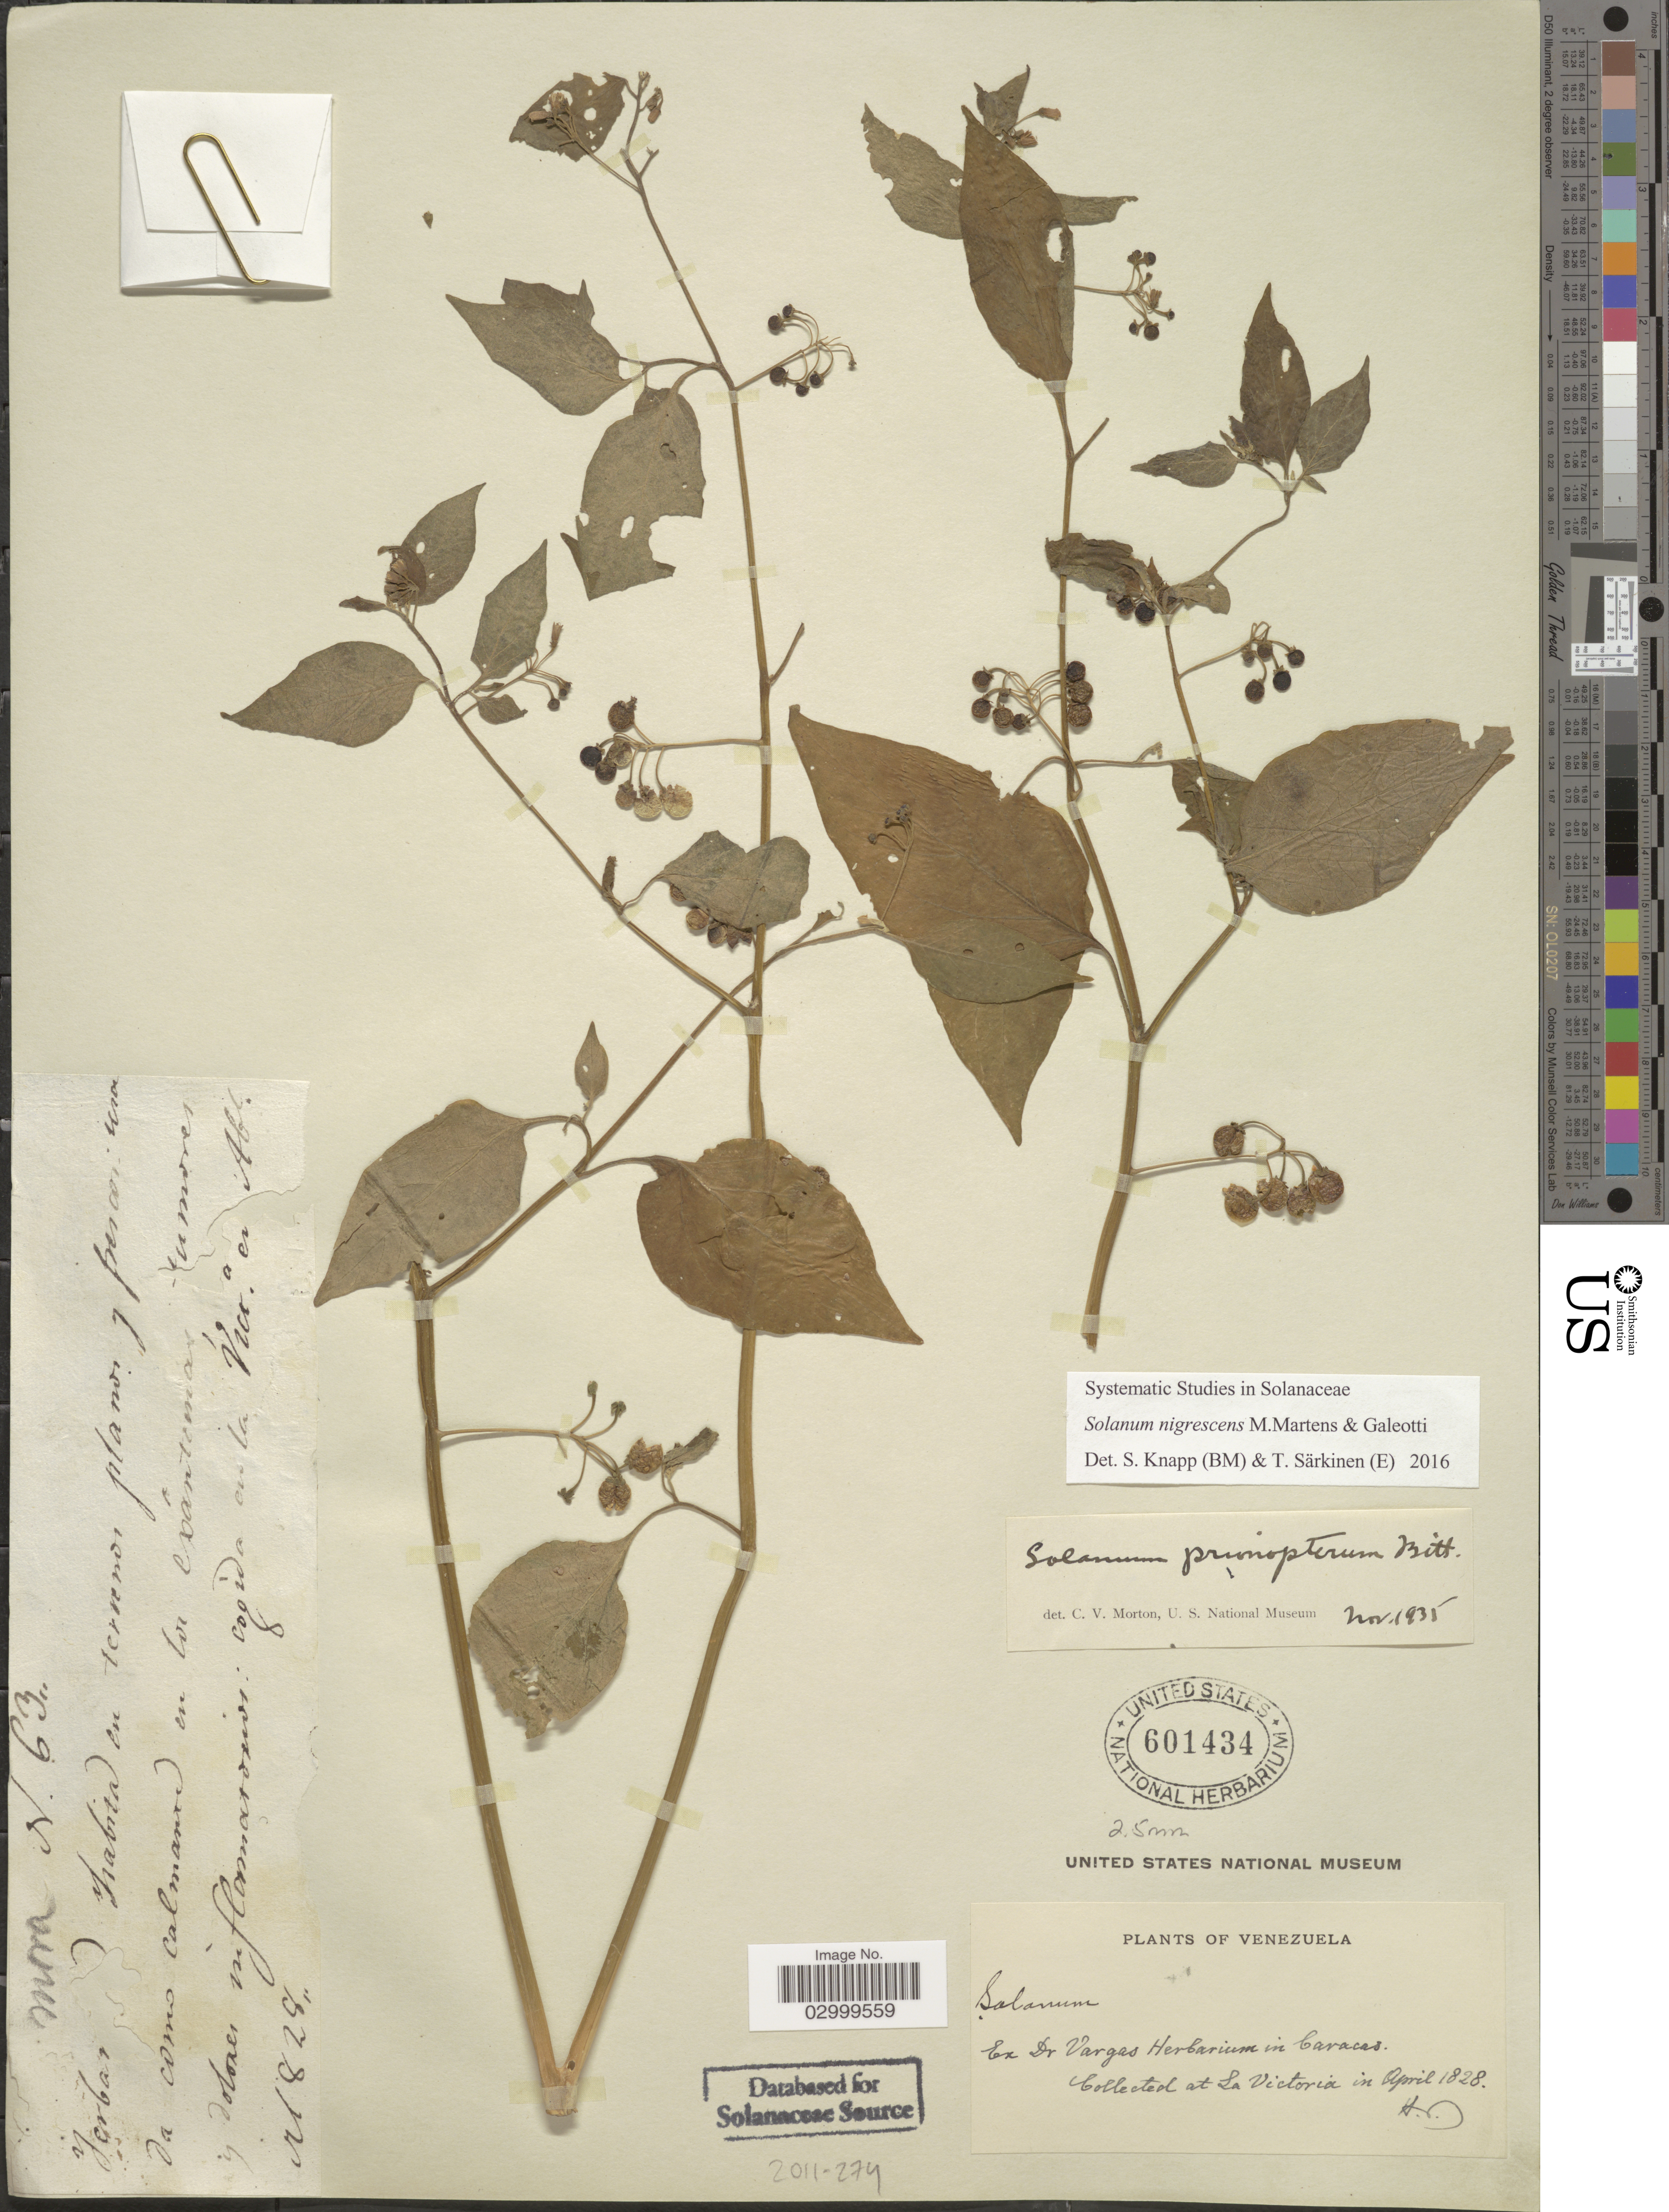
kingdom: Plantae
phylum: Tracheophyta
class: Magnoliopsida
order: Solanales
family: Solanaceae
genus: Solanum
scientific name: Solanum nigrescens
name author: M. Martens & Galeotti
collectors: Vargas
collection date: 1828-04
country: Venezuela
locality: La Victoria.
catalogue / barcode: US 601434